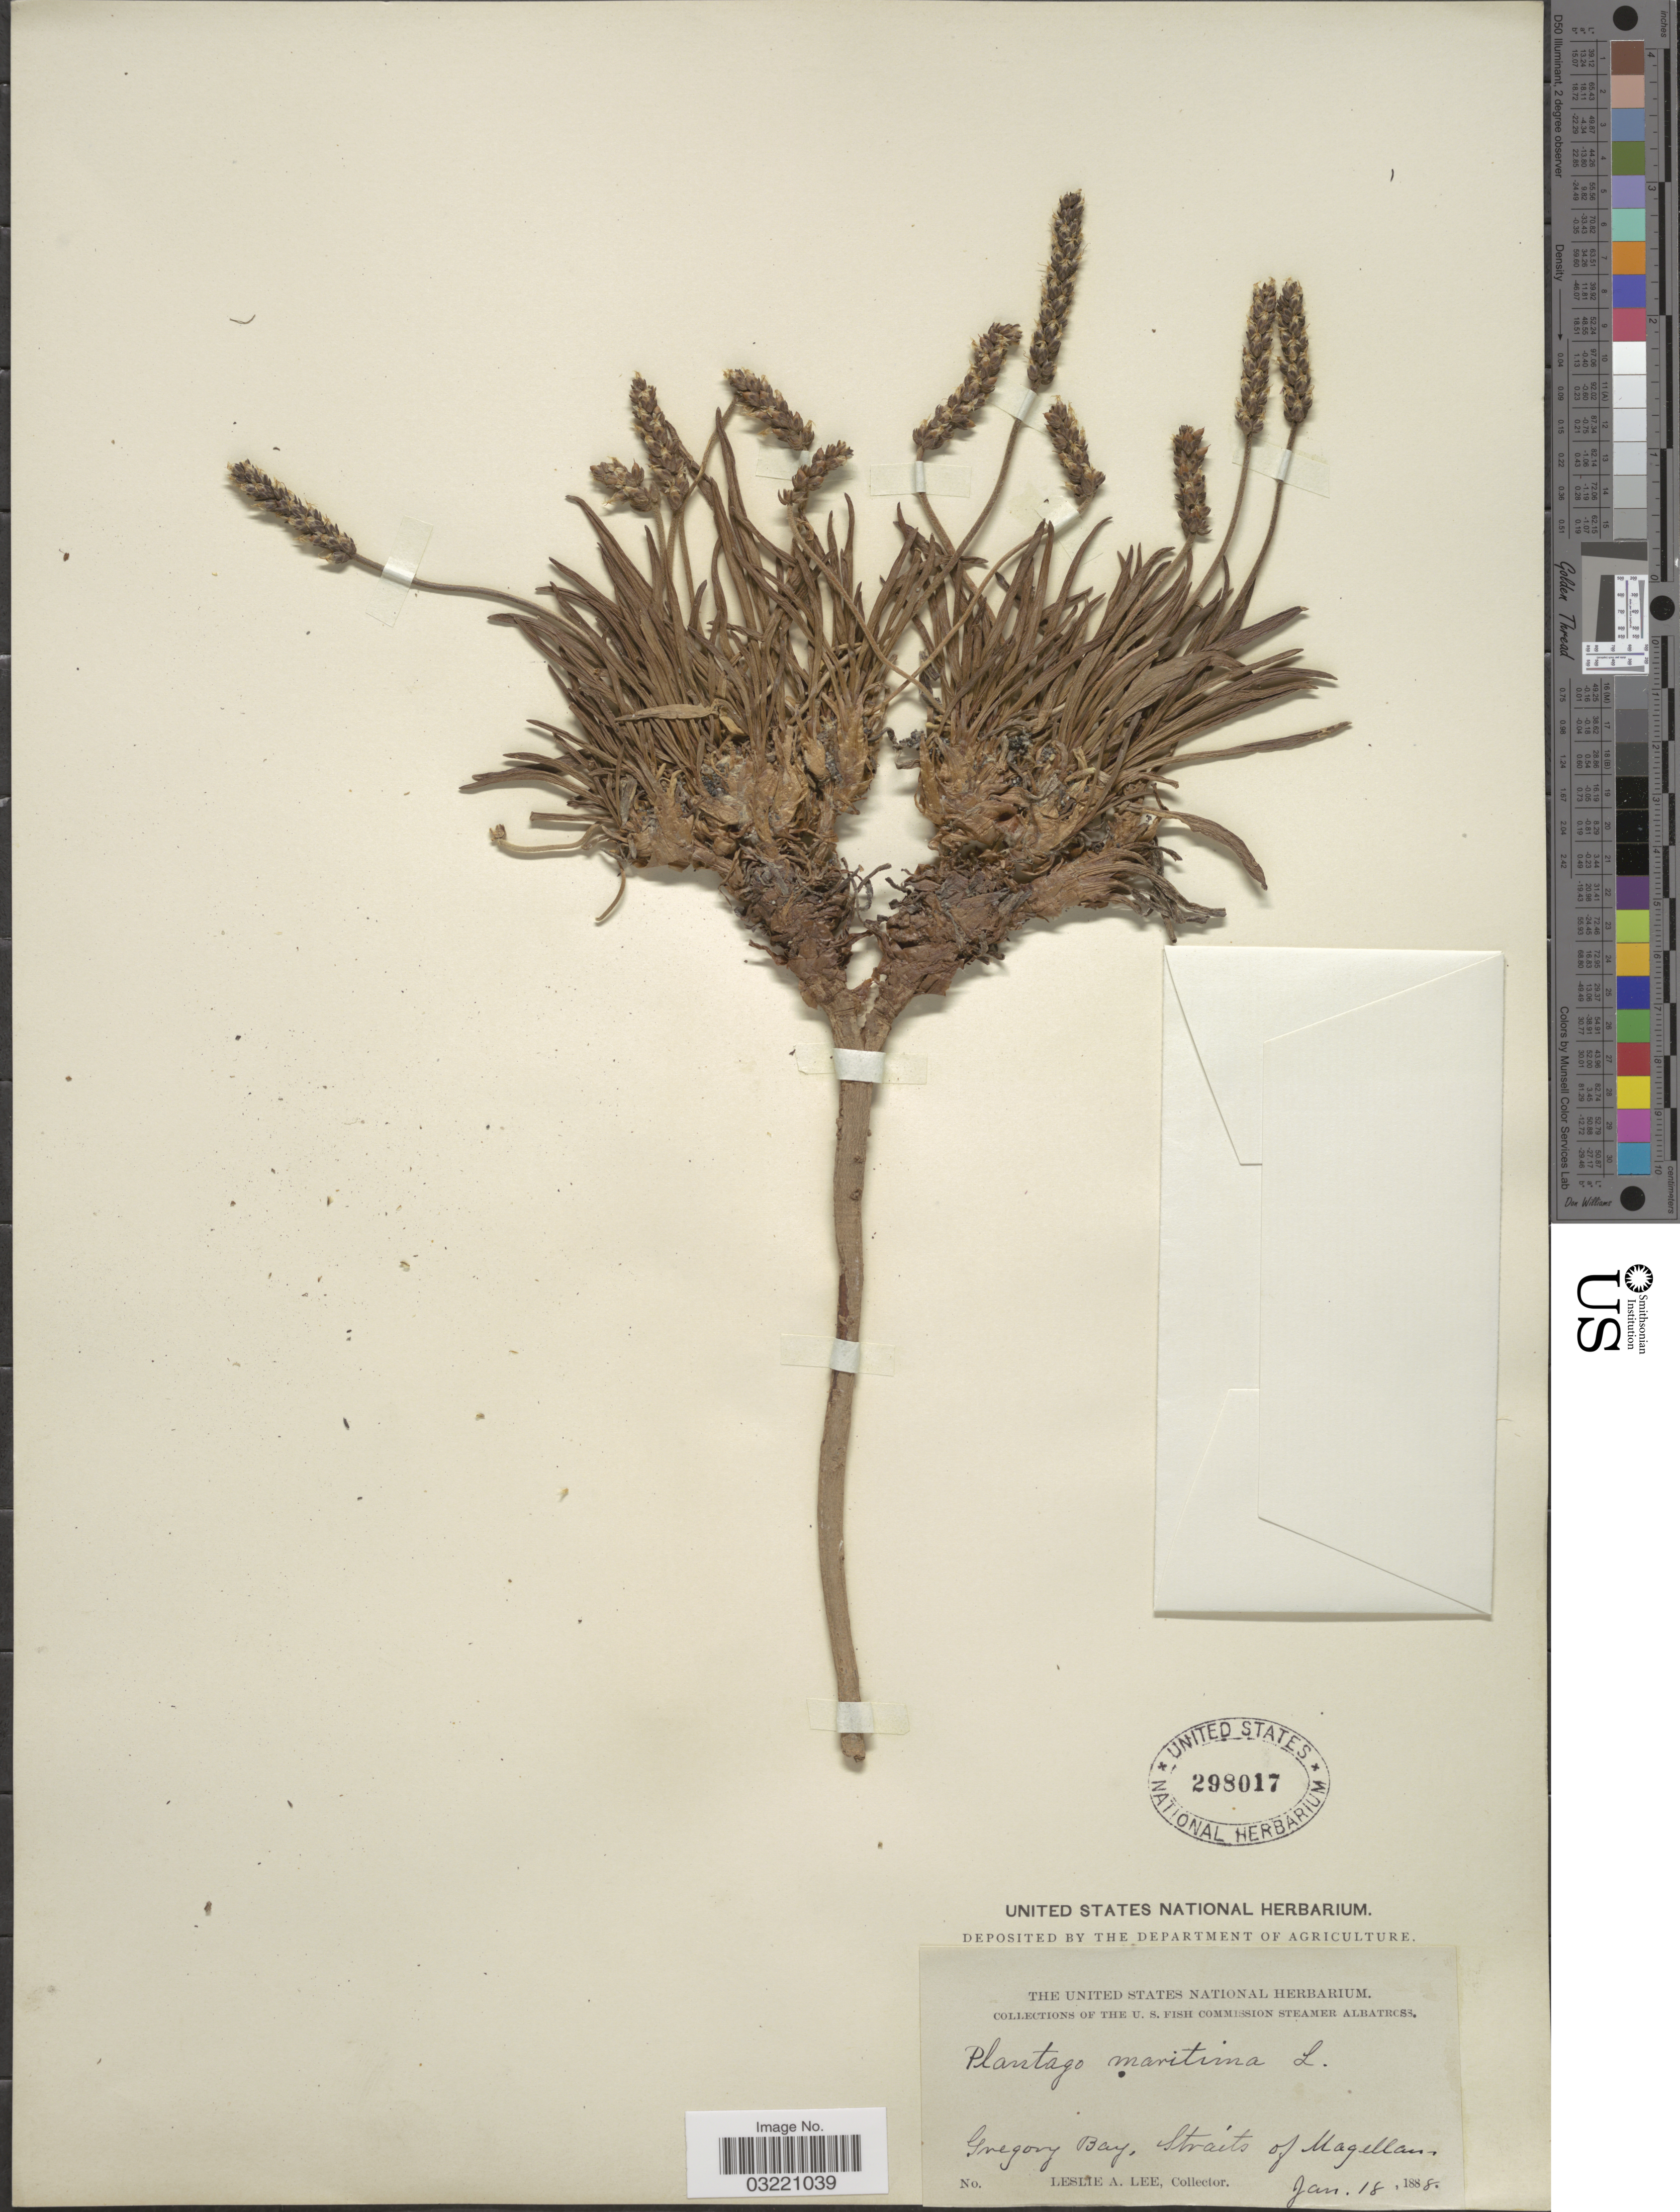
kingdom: Plantae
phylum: Tracheophyta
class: Magnoliopsida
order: Lamiales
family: Plantaginaceae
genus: Plantago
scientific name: Plantago maritima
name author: L.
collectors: L. Lee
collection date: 1888-01-18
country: Chile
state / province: Magallanes y de la Antártica Chilena (XII)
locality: Gregory Bay, Straits of Magellan.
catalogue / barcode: US 298017